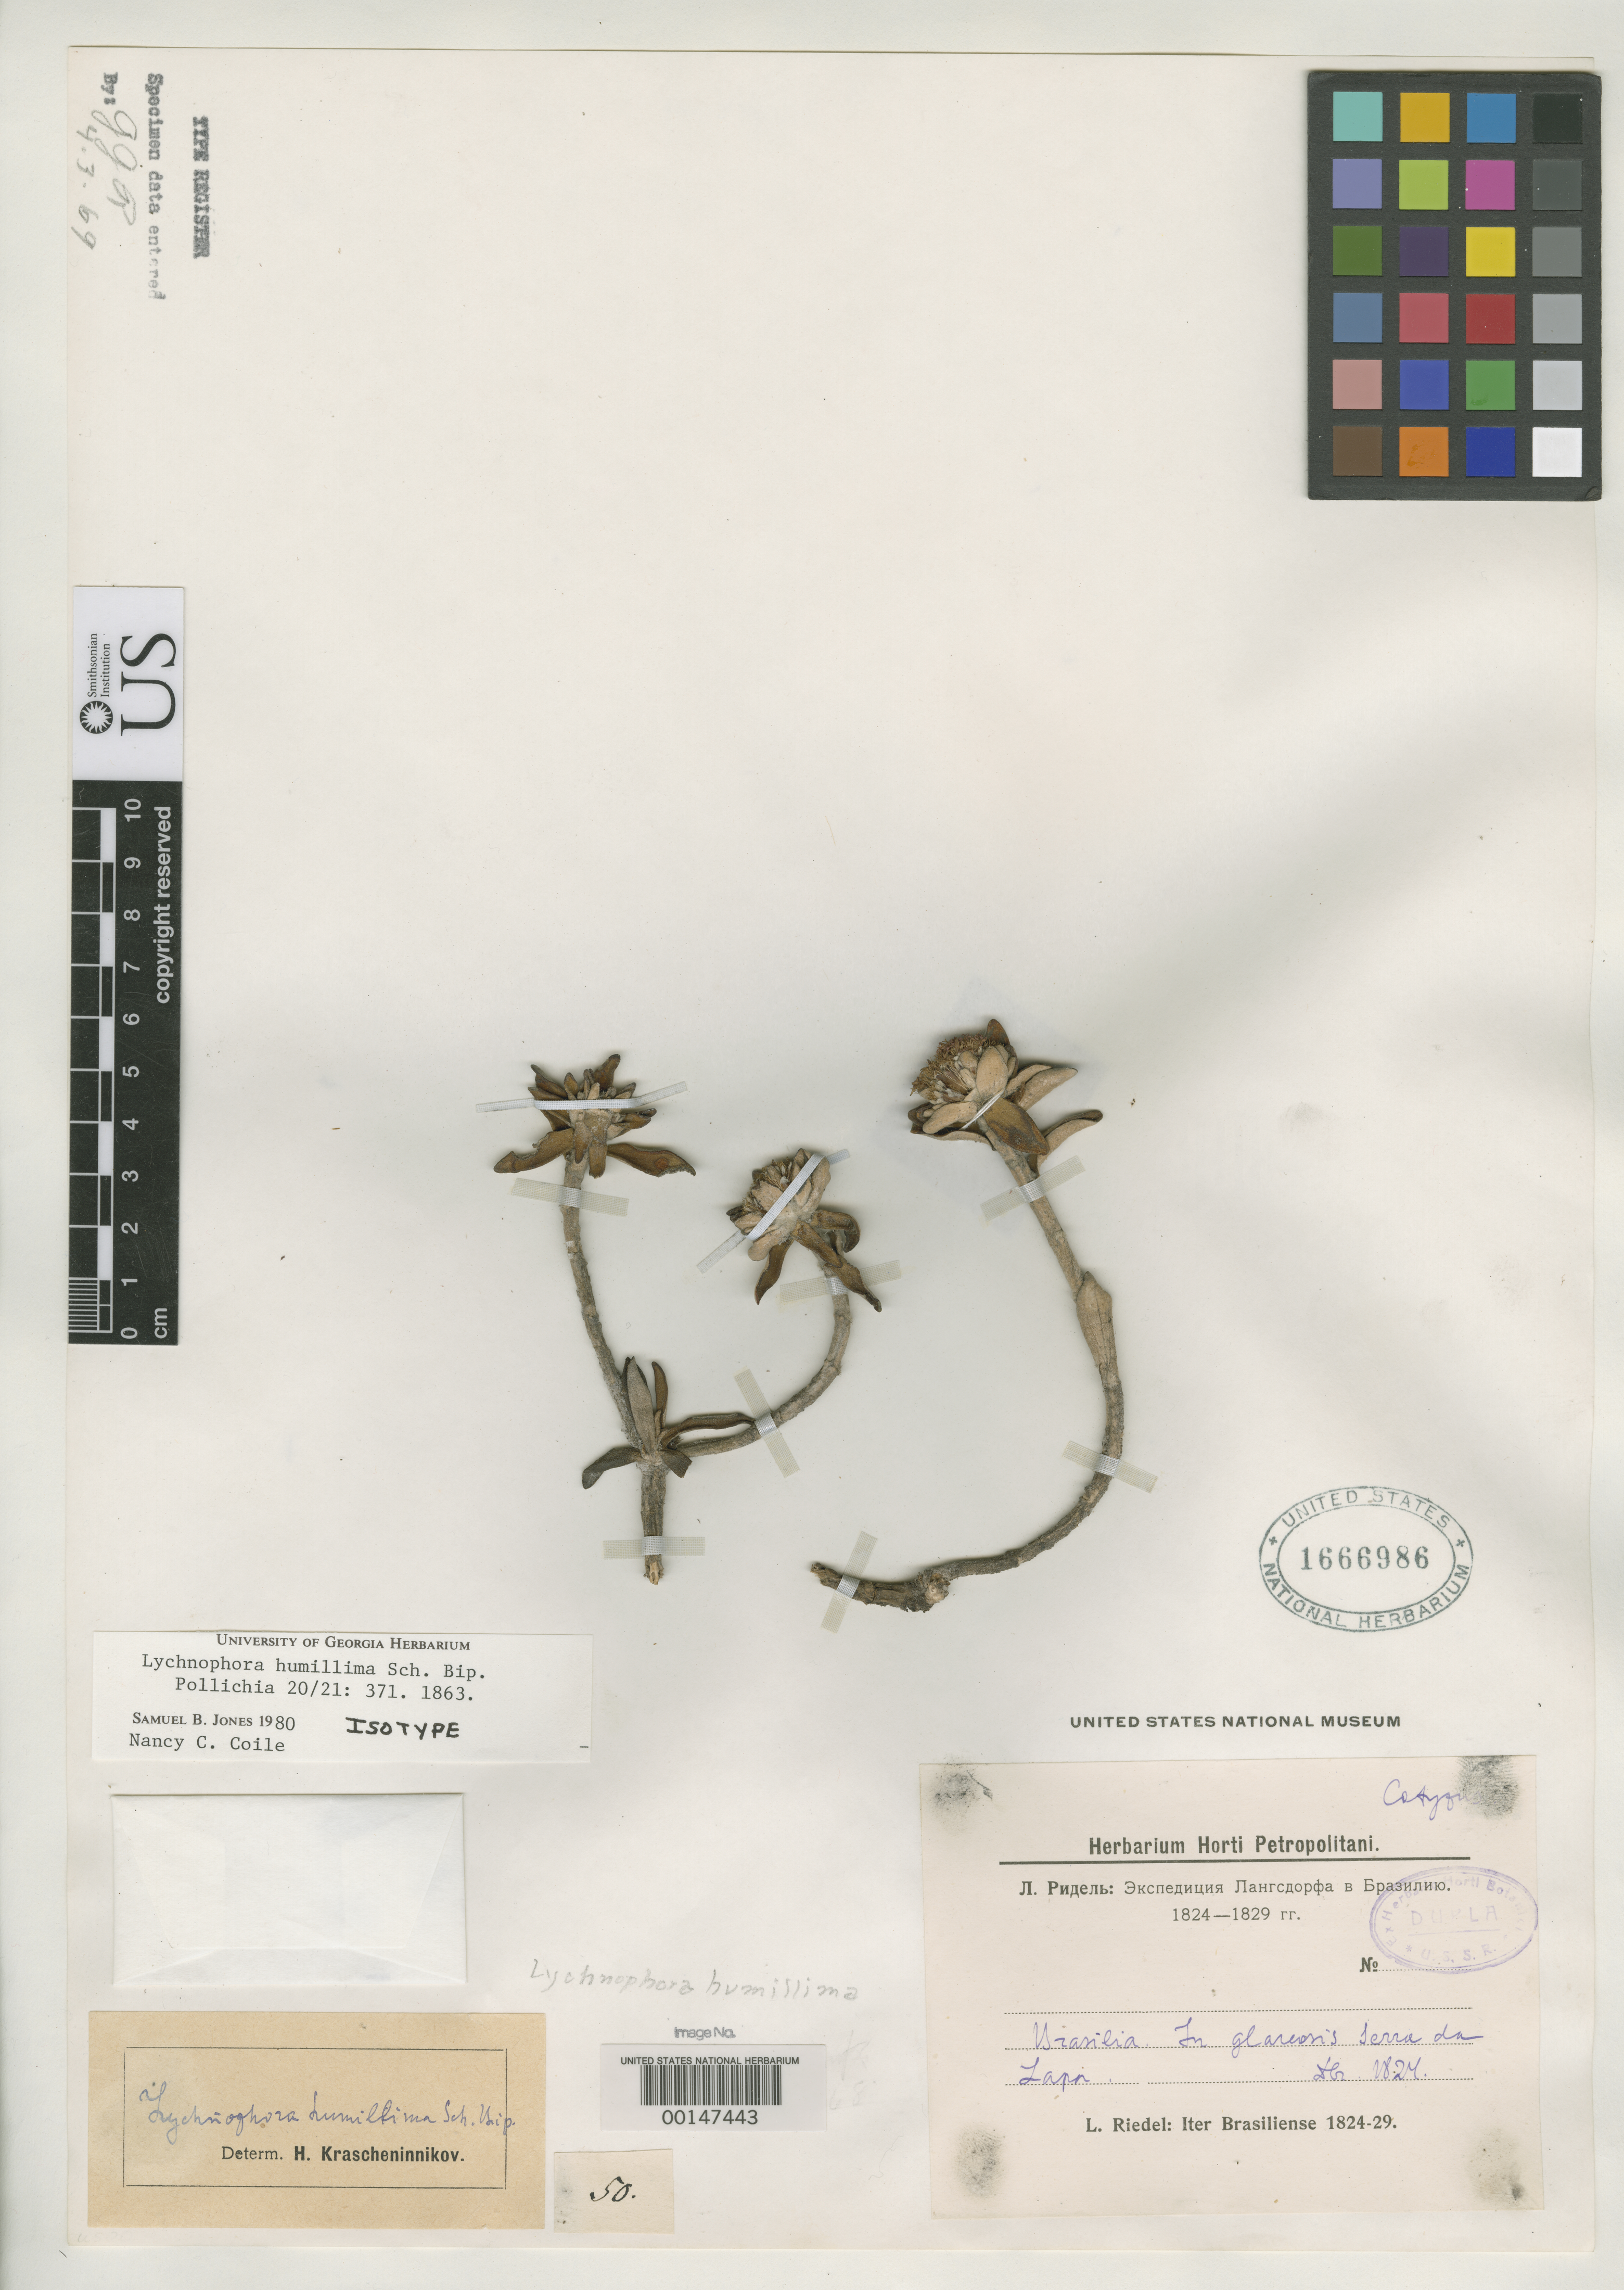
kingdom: Plantae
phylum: Tracheophyta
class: Magnoliopsida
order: Asterales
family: Asteraceae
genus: Lychnophora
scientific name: Lychnophora humillima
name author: Sch. Bip.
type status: Isotype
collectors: L. Riedel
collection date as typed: Dec 1824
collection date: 1824-12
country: Brazil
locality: Serra da Lapa.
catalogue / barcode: US 1666986